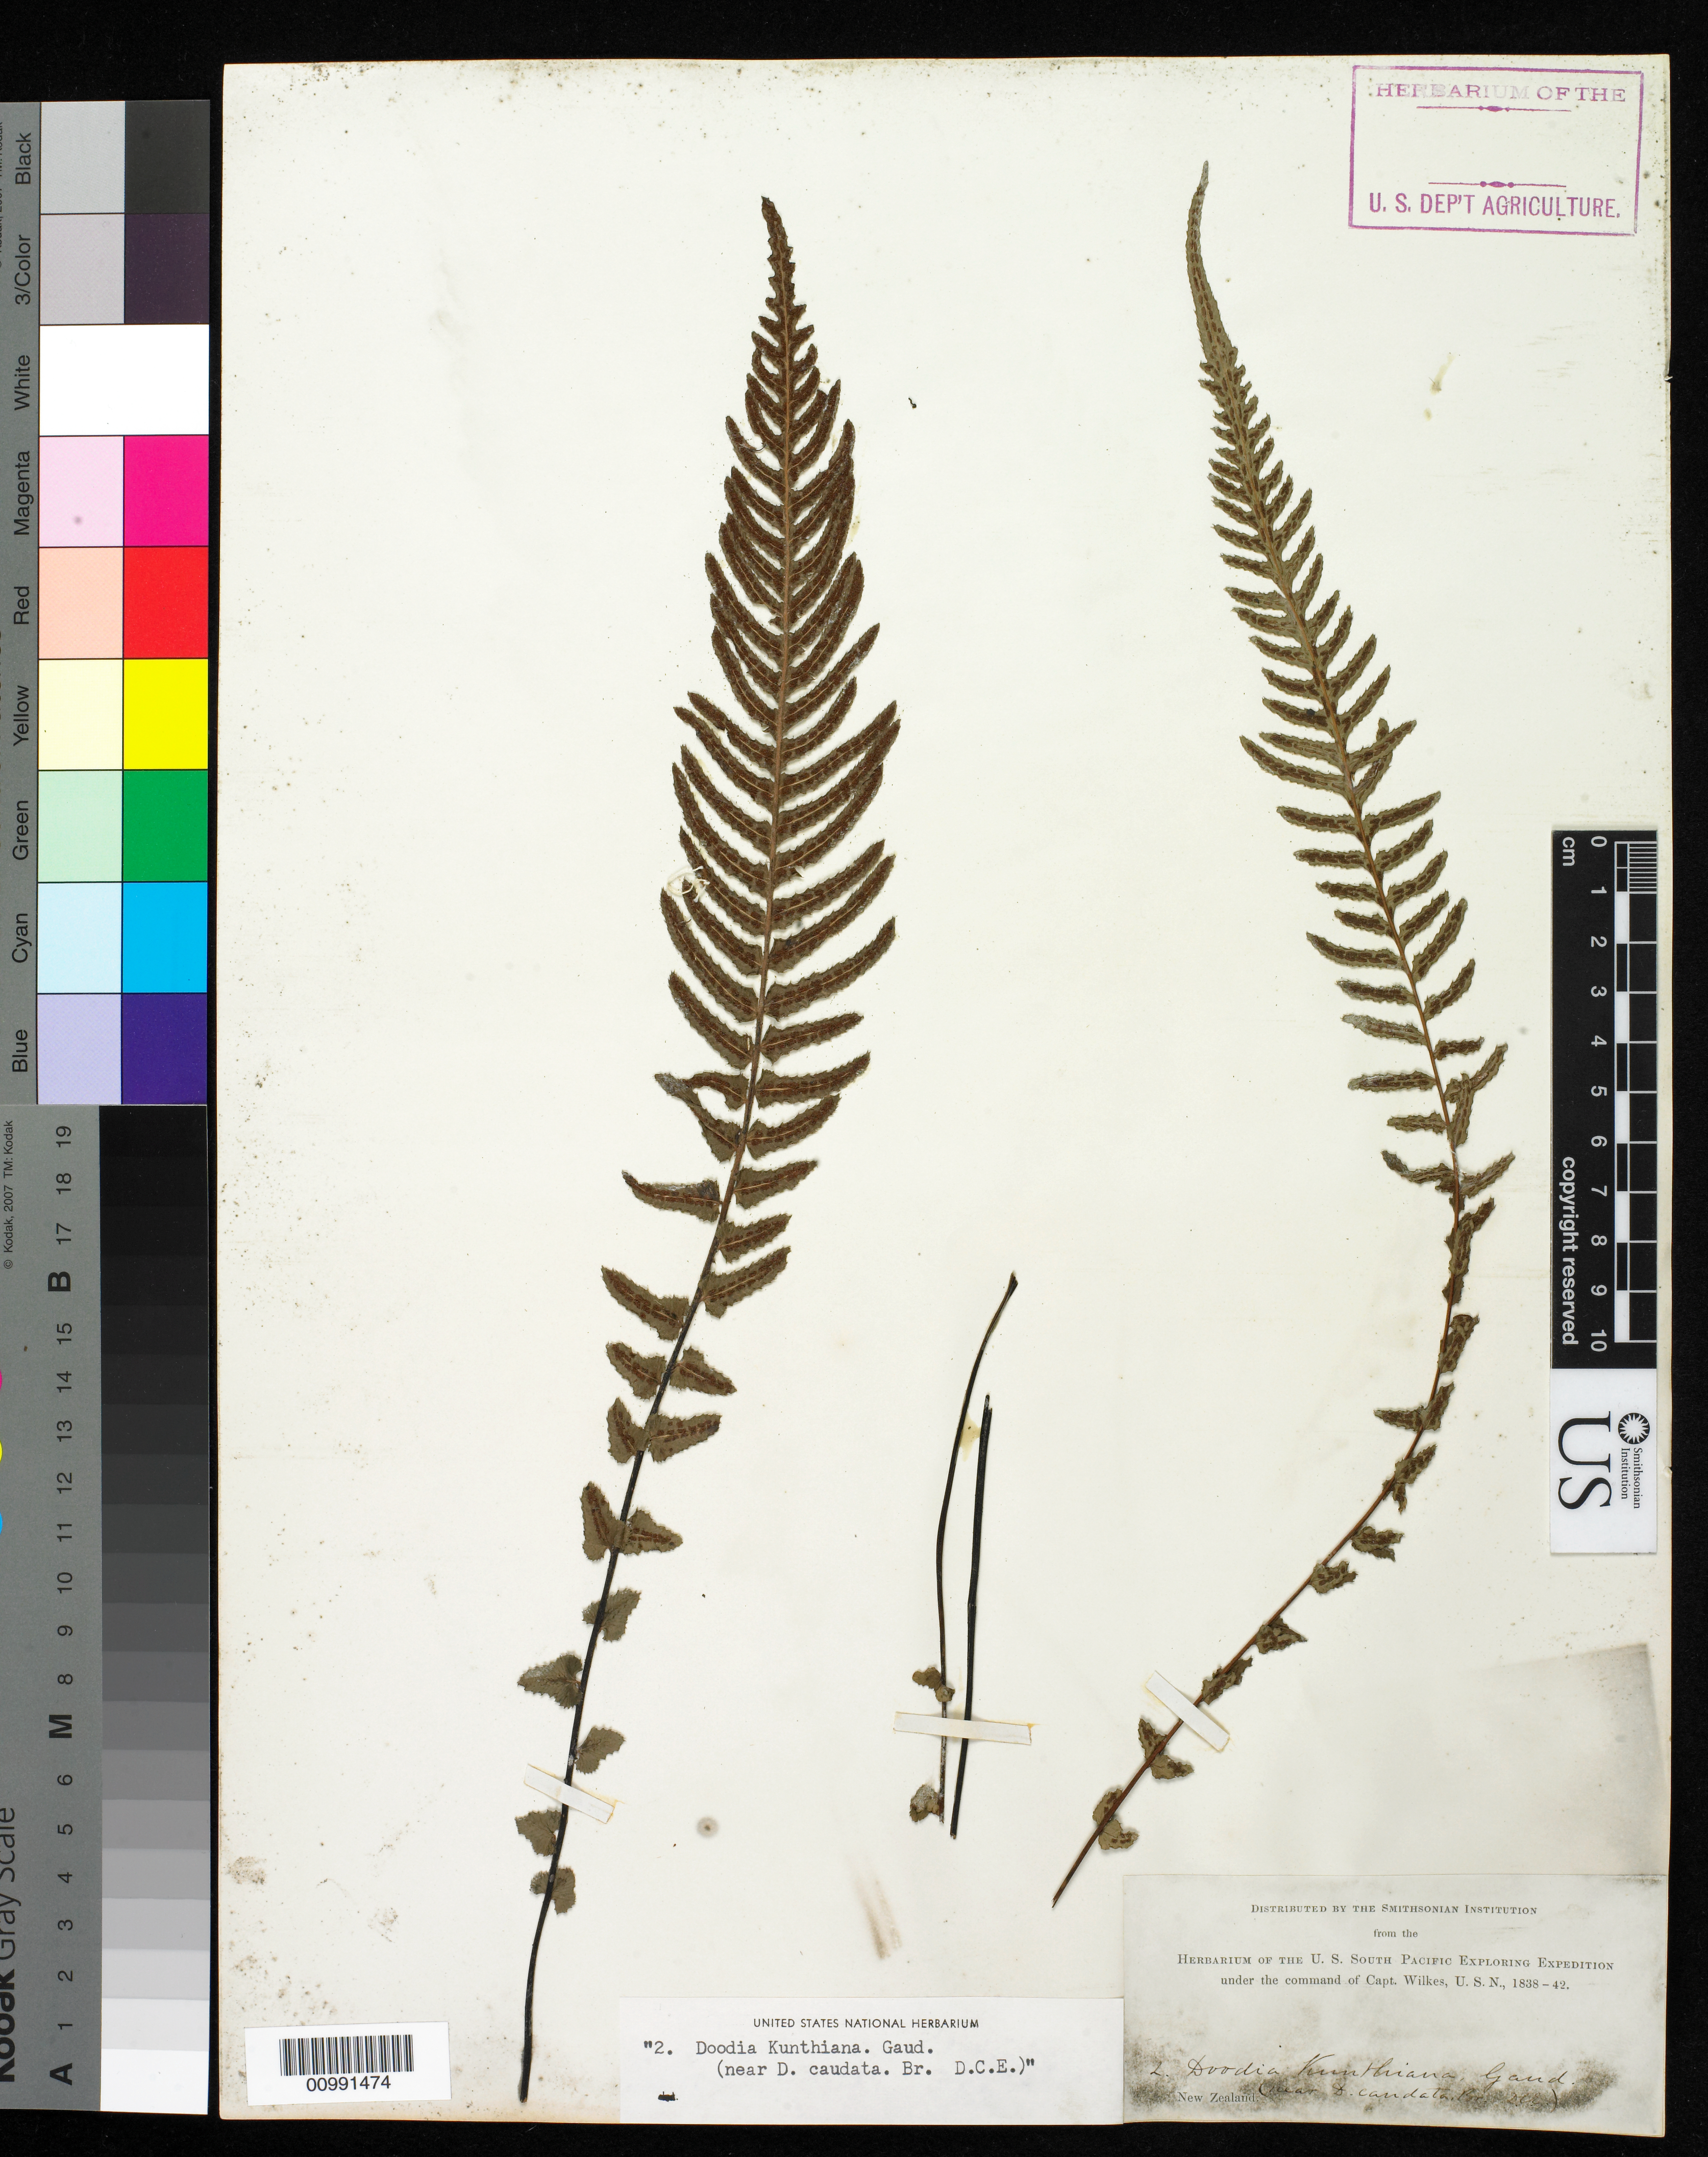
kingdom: Plantae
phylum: Tracheophyta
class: Polypodiopsida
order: Polypodiales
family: Blechnaceae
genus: Blechnum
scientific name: Blechnum medium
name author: (R. Br.) Christenh.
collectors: Wilkes Explor. Exped.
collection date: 1838/1842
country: New Zealand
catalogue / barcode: US 98701